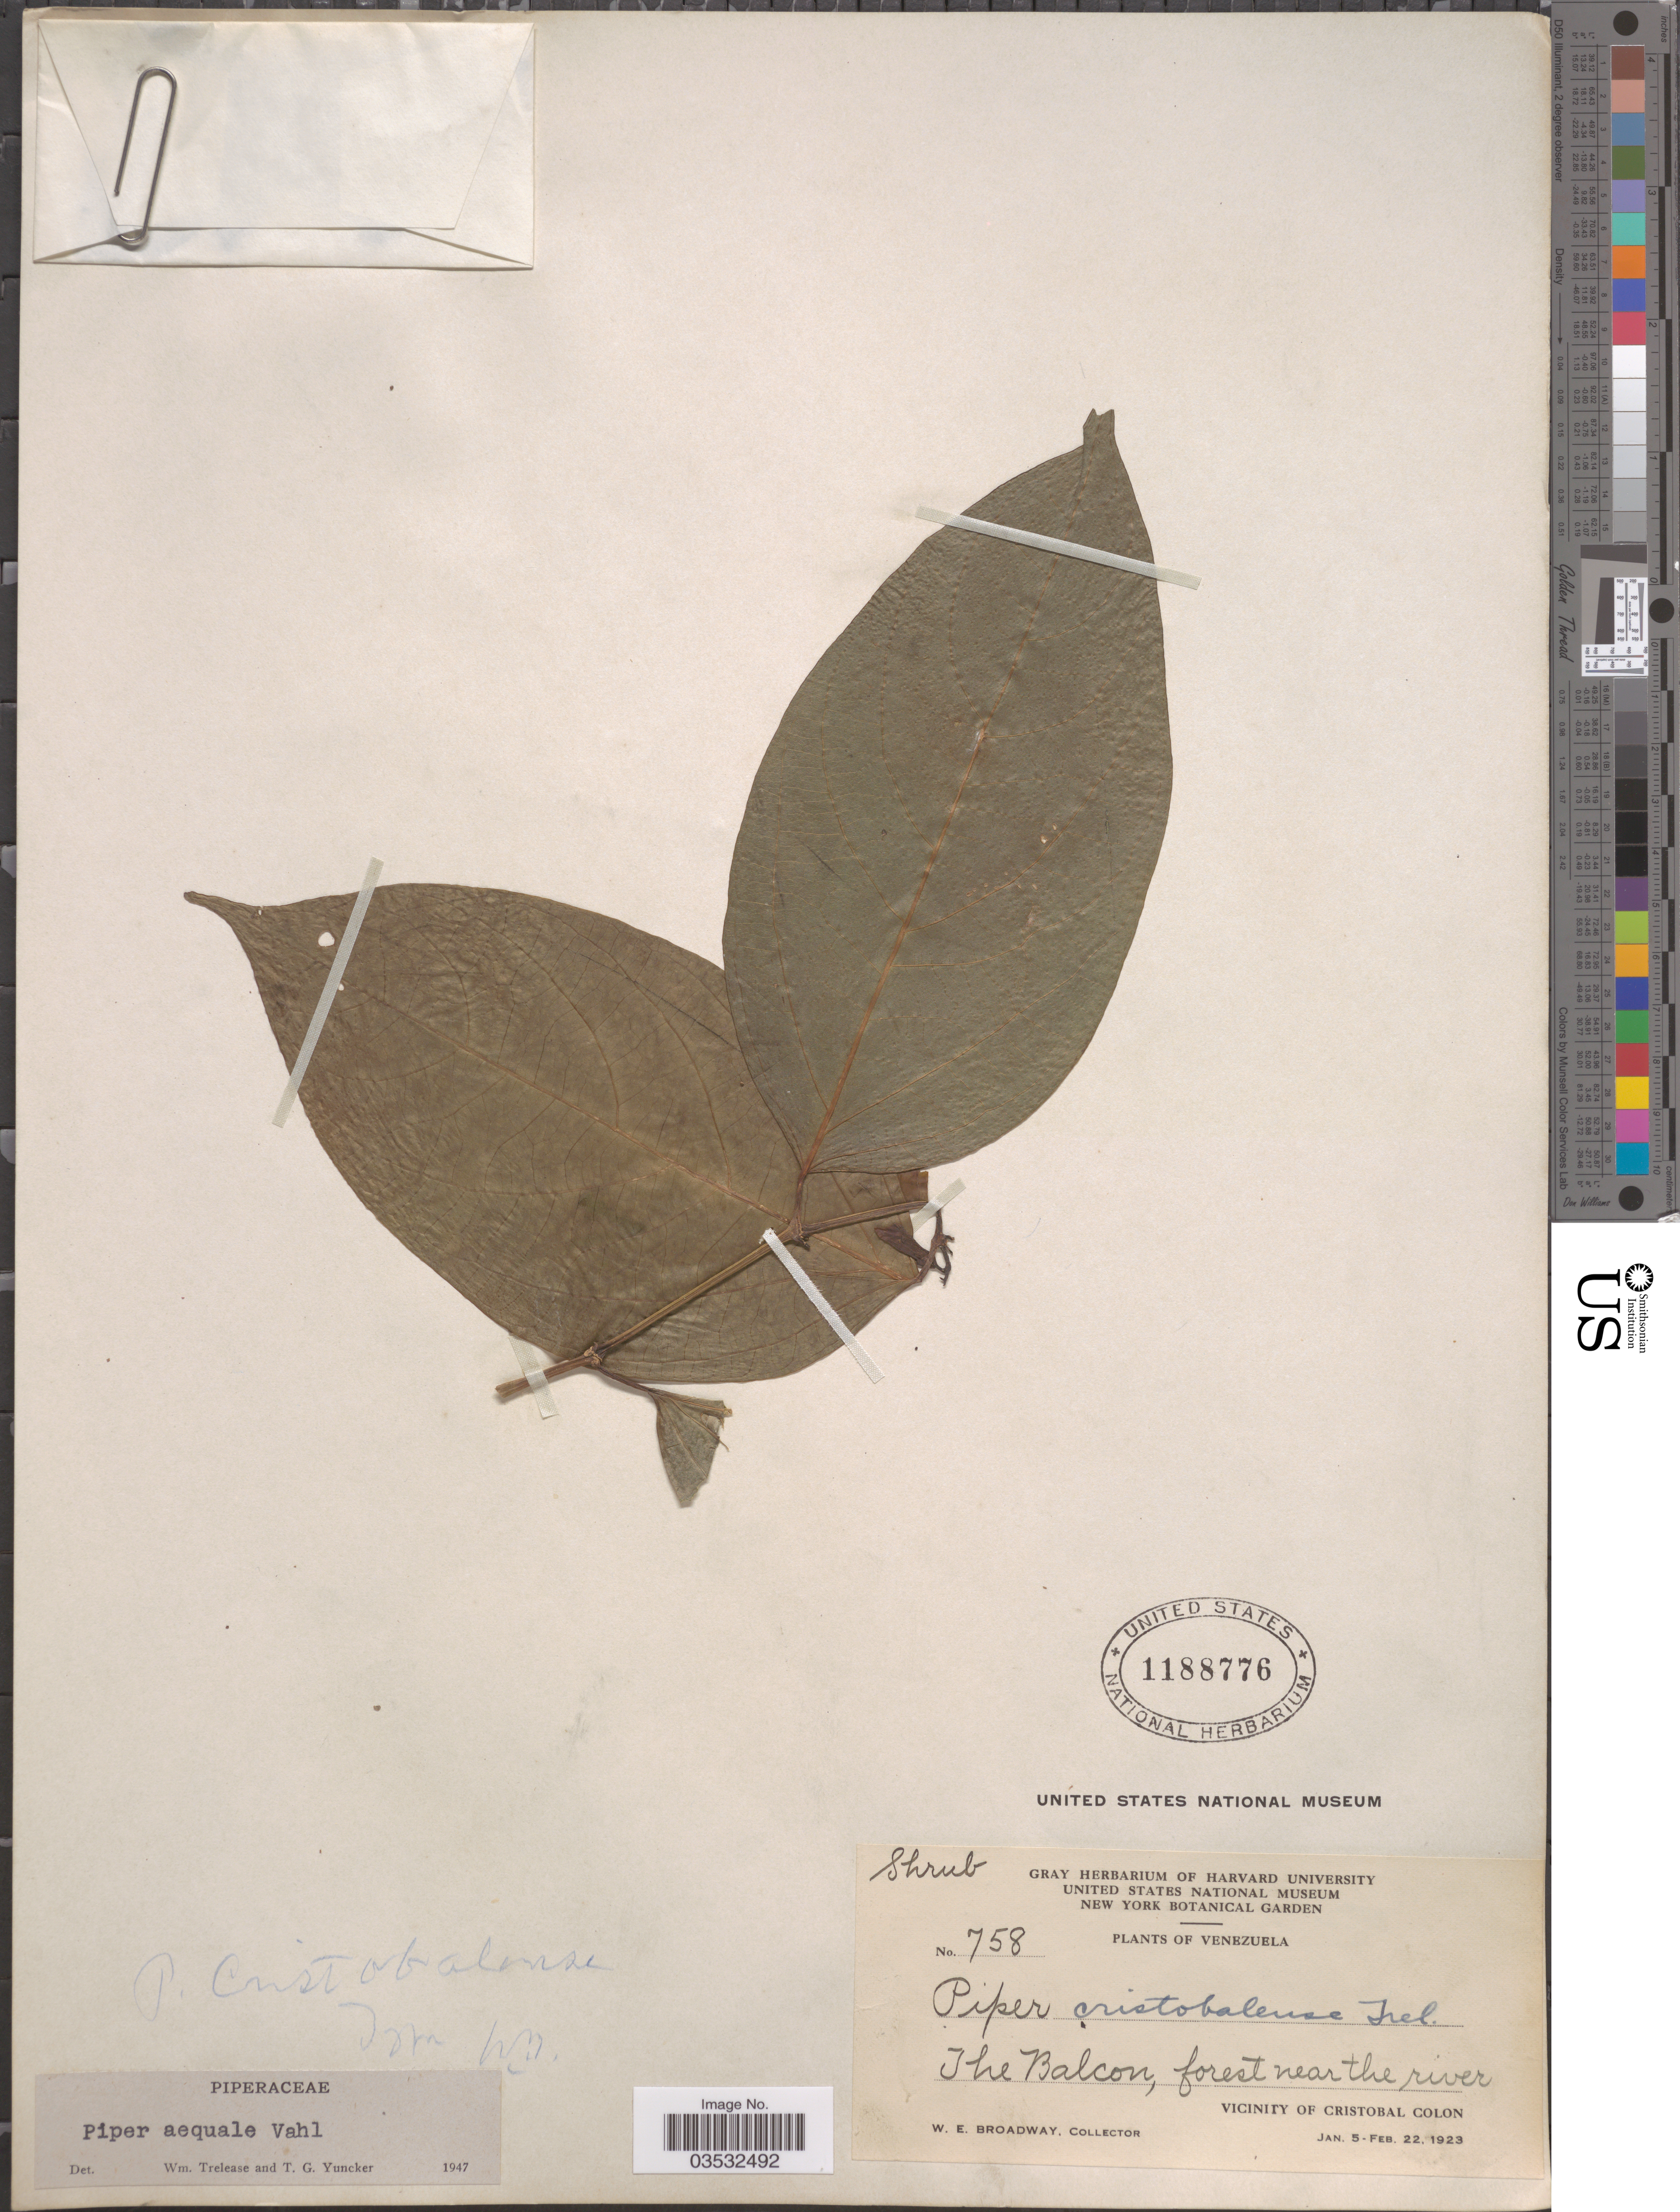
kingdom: Plantae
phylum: Tracheophyta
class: Magnoliopsida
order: Piperales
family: Piperaceae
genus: Piper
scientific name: Piper aequale var. aequale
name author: Vahl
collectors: W. E. Broadway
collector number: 758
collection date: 1923-01-05/1923-02-22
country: Venezuela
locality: The Balcon, forest near the river. Vicinity of Cristobal Colon.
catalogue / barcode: US 1188776